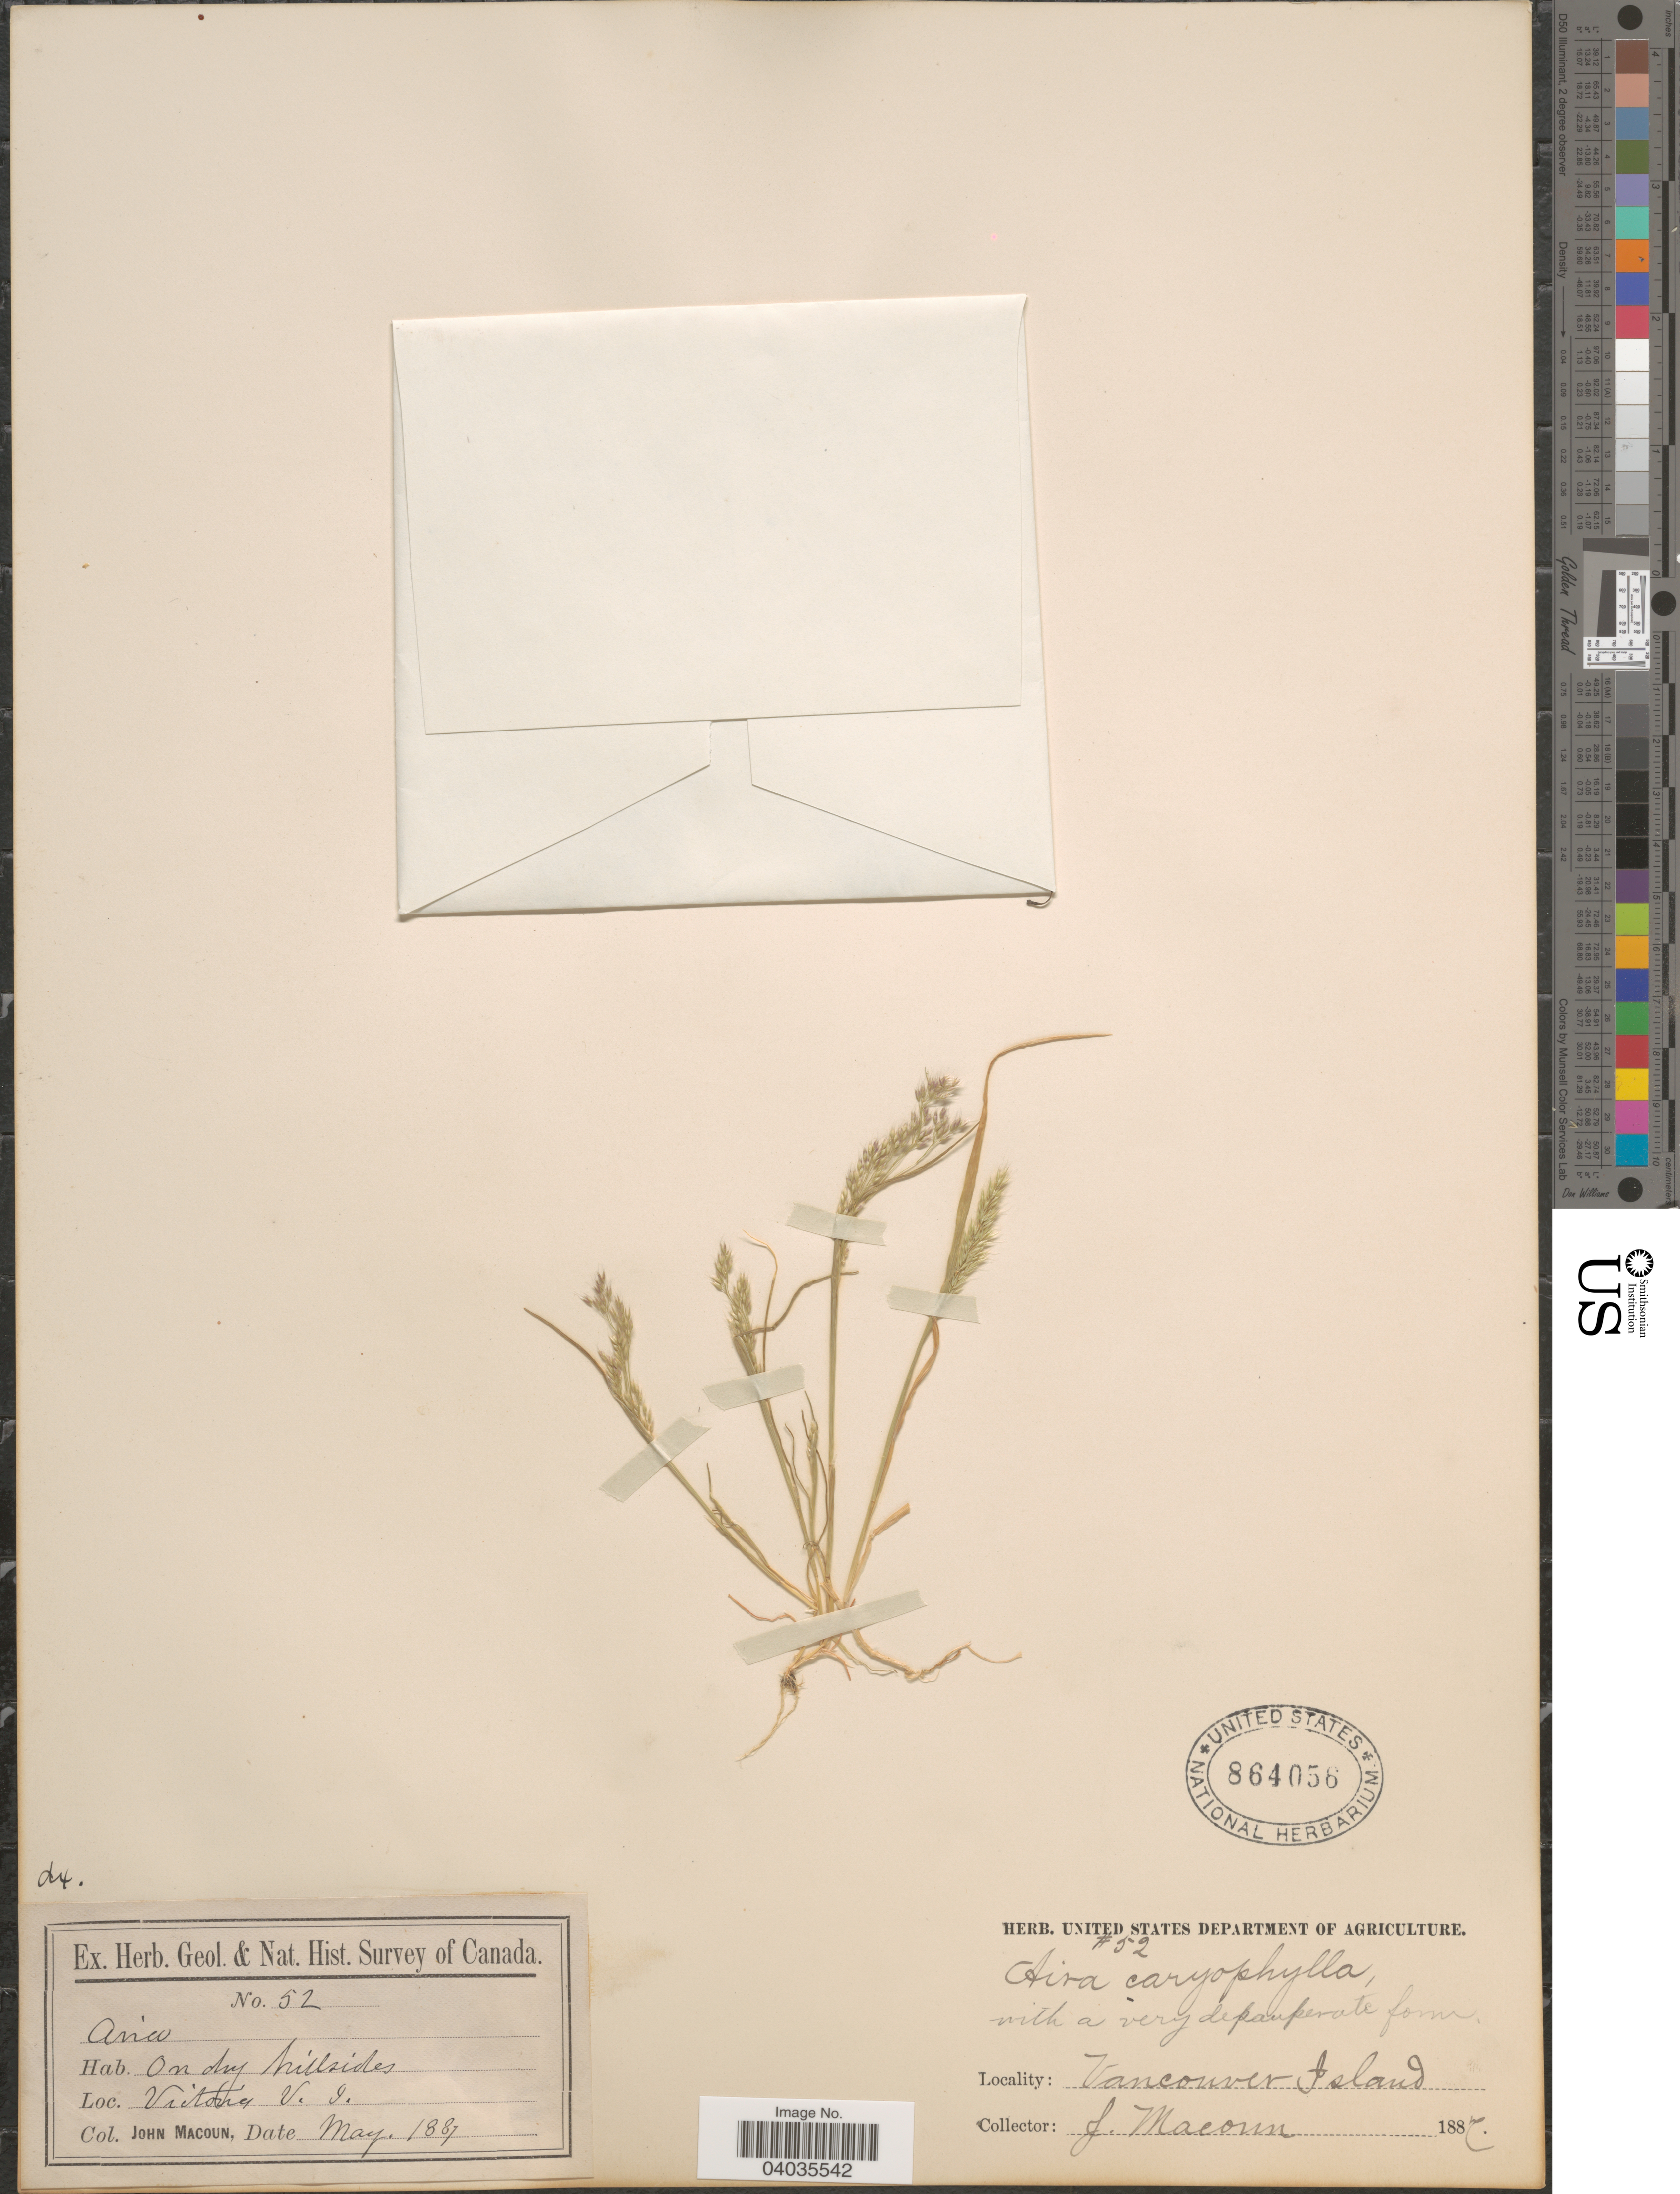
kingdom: Plantae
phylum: Tracheophyta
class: Liliopsida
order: Poales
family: Poaceae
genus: Aira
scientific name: Aira caryophyllea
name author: L.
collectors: J. Macoun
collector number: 52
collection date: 1887-05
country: Canada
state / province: British Columbia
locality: Victoria. Vancouver Island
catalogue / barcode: US 864056